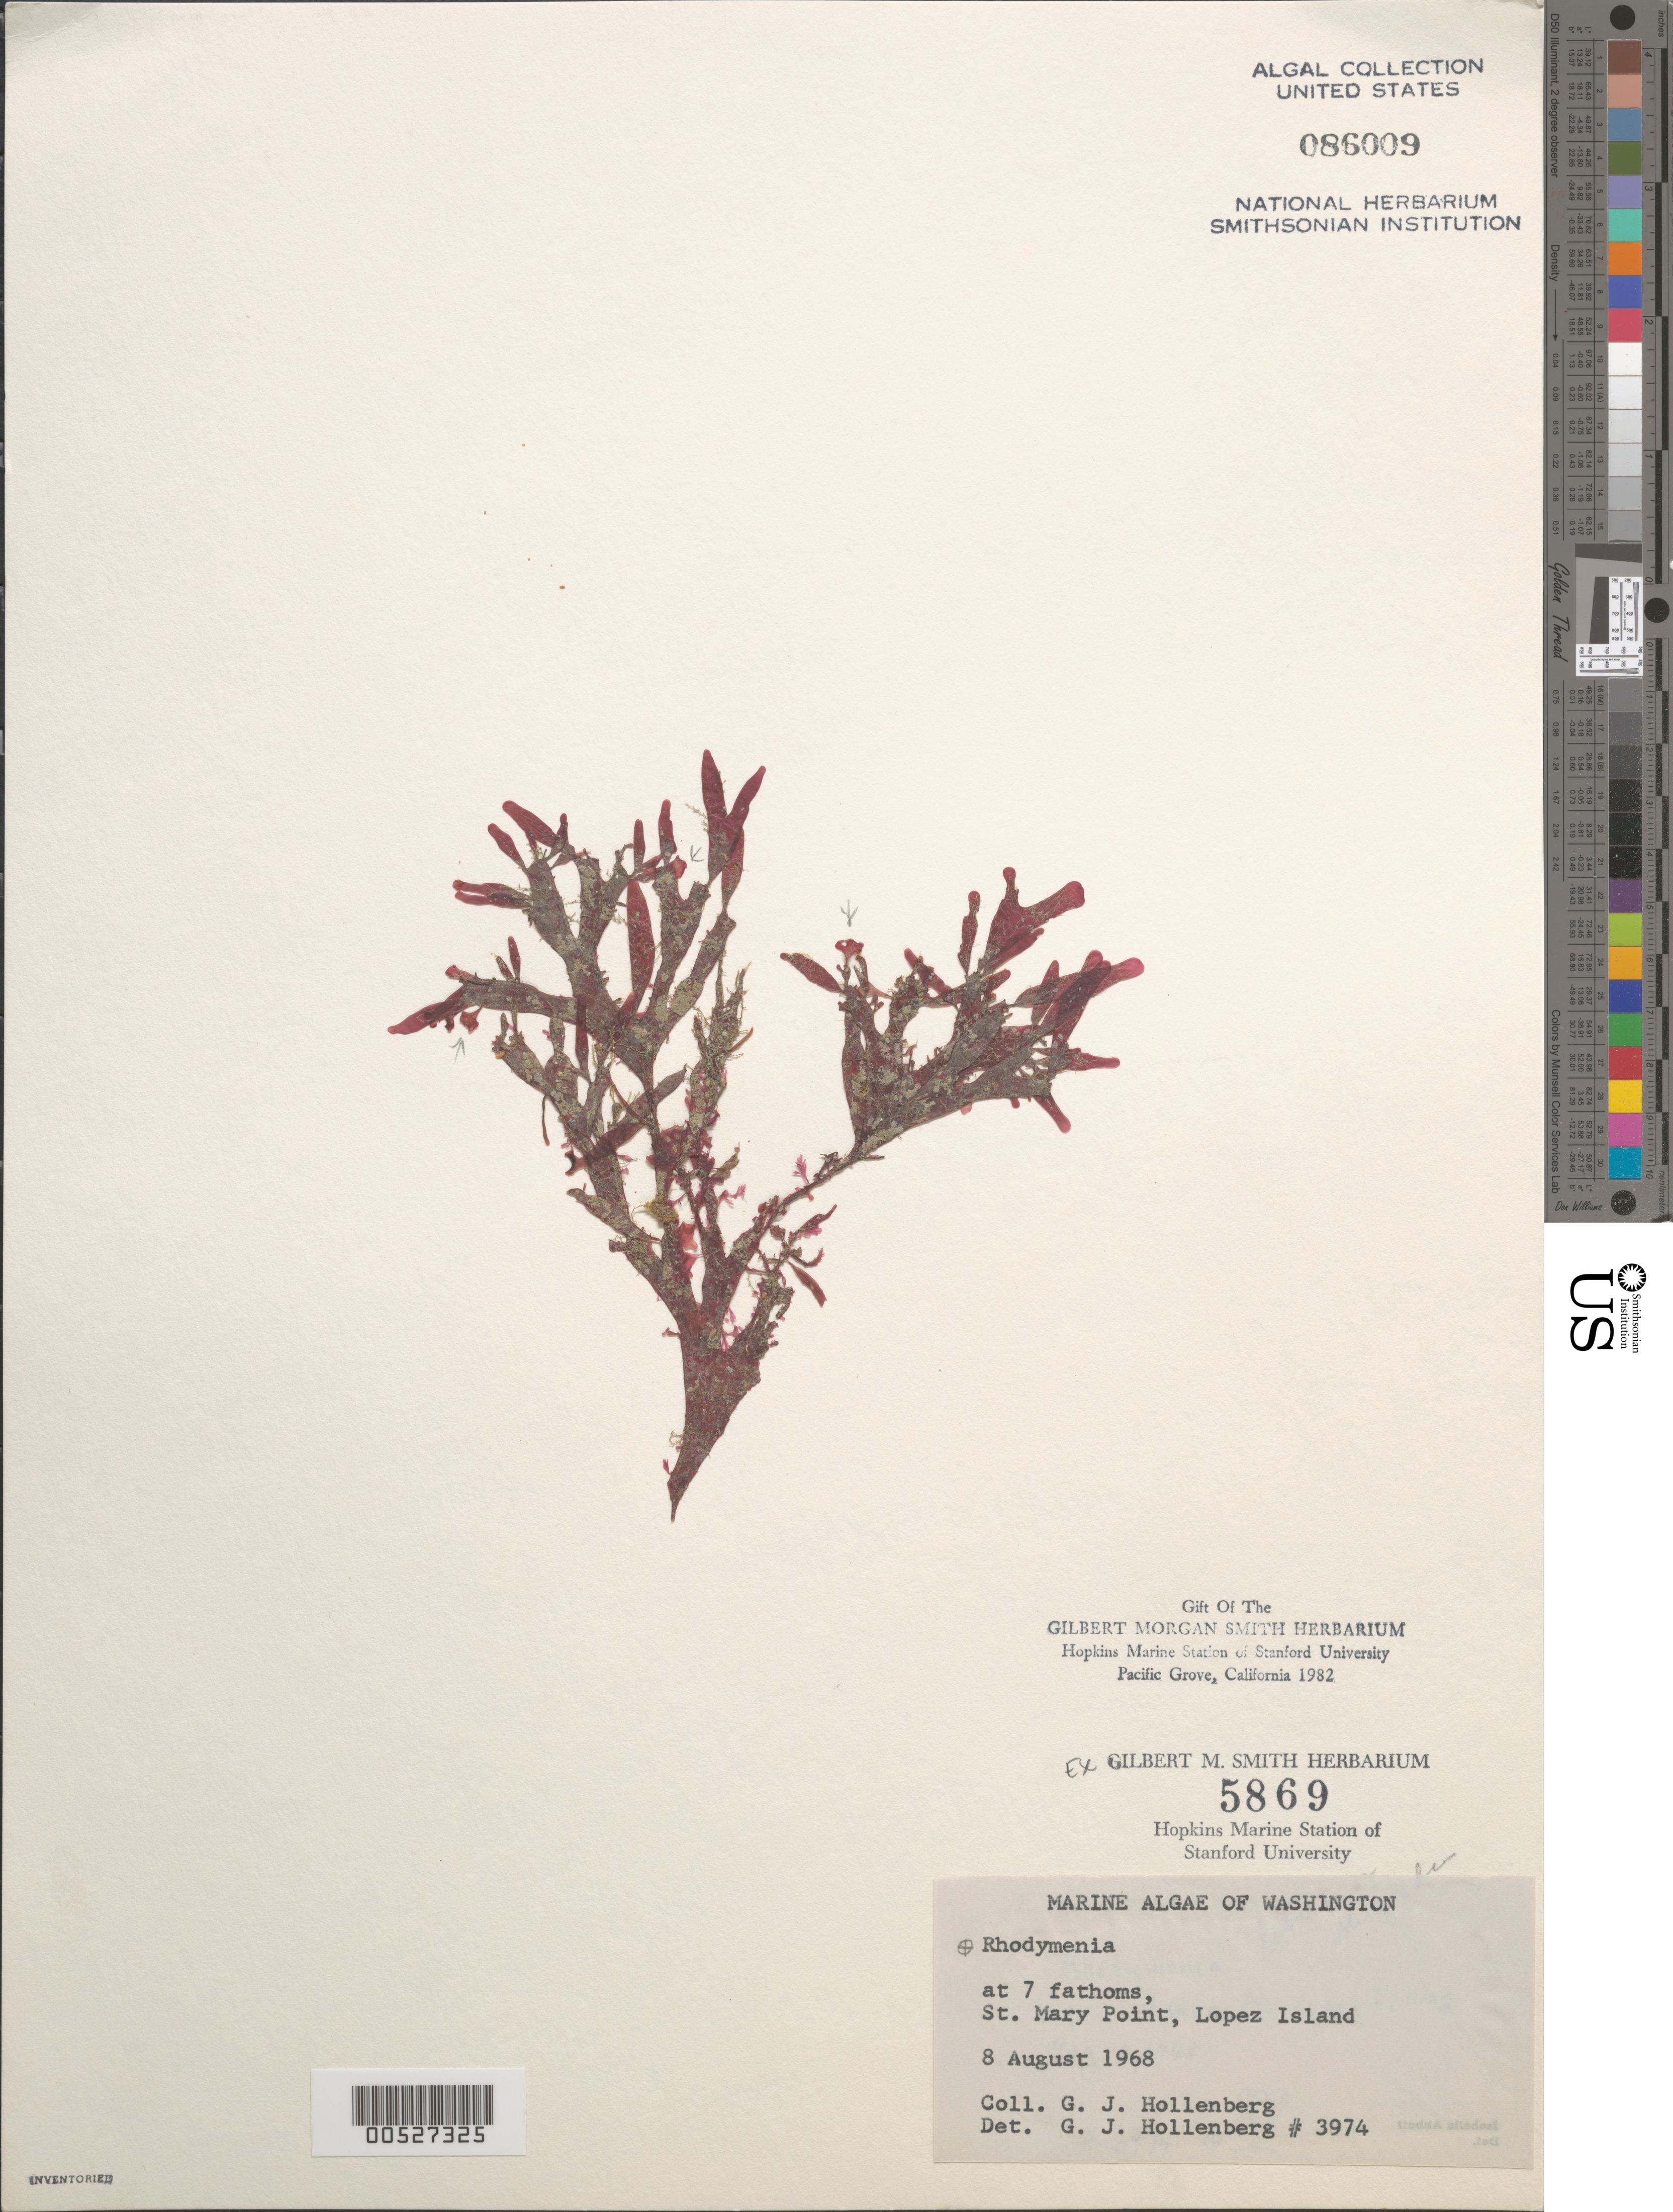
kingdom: Plantae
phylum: Rhodophyta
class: Florideophyceae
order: Rhodymeniales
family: Rhodymeniaceae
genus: Rhodymenia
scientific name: Rhodymenia sp.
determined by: Hollenberg, George J.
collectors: G. Hollenberg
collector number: GJH 3974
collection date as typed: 08 Aug 1968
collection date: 1968-08-08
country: United States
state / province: Washington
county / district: San Juan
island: Lopez Island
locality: St. Mary Point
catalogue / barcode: US 86009